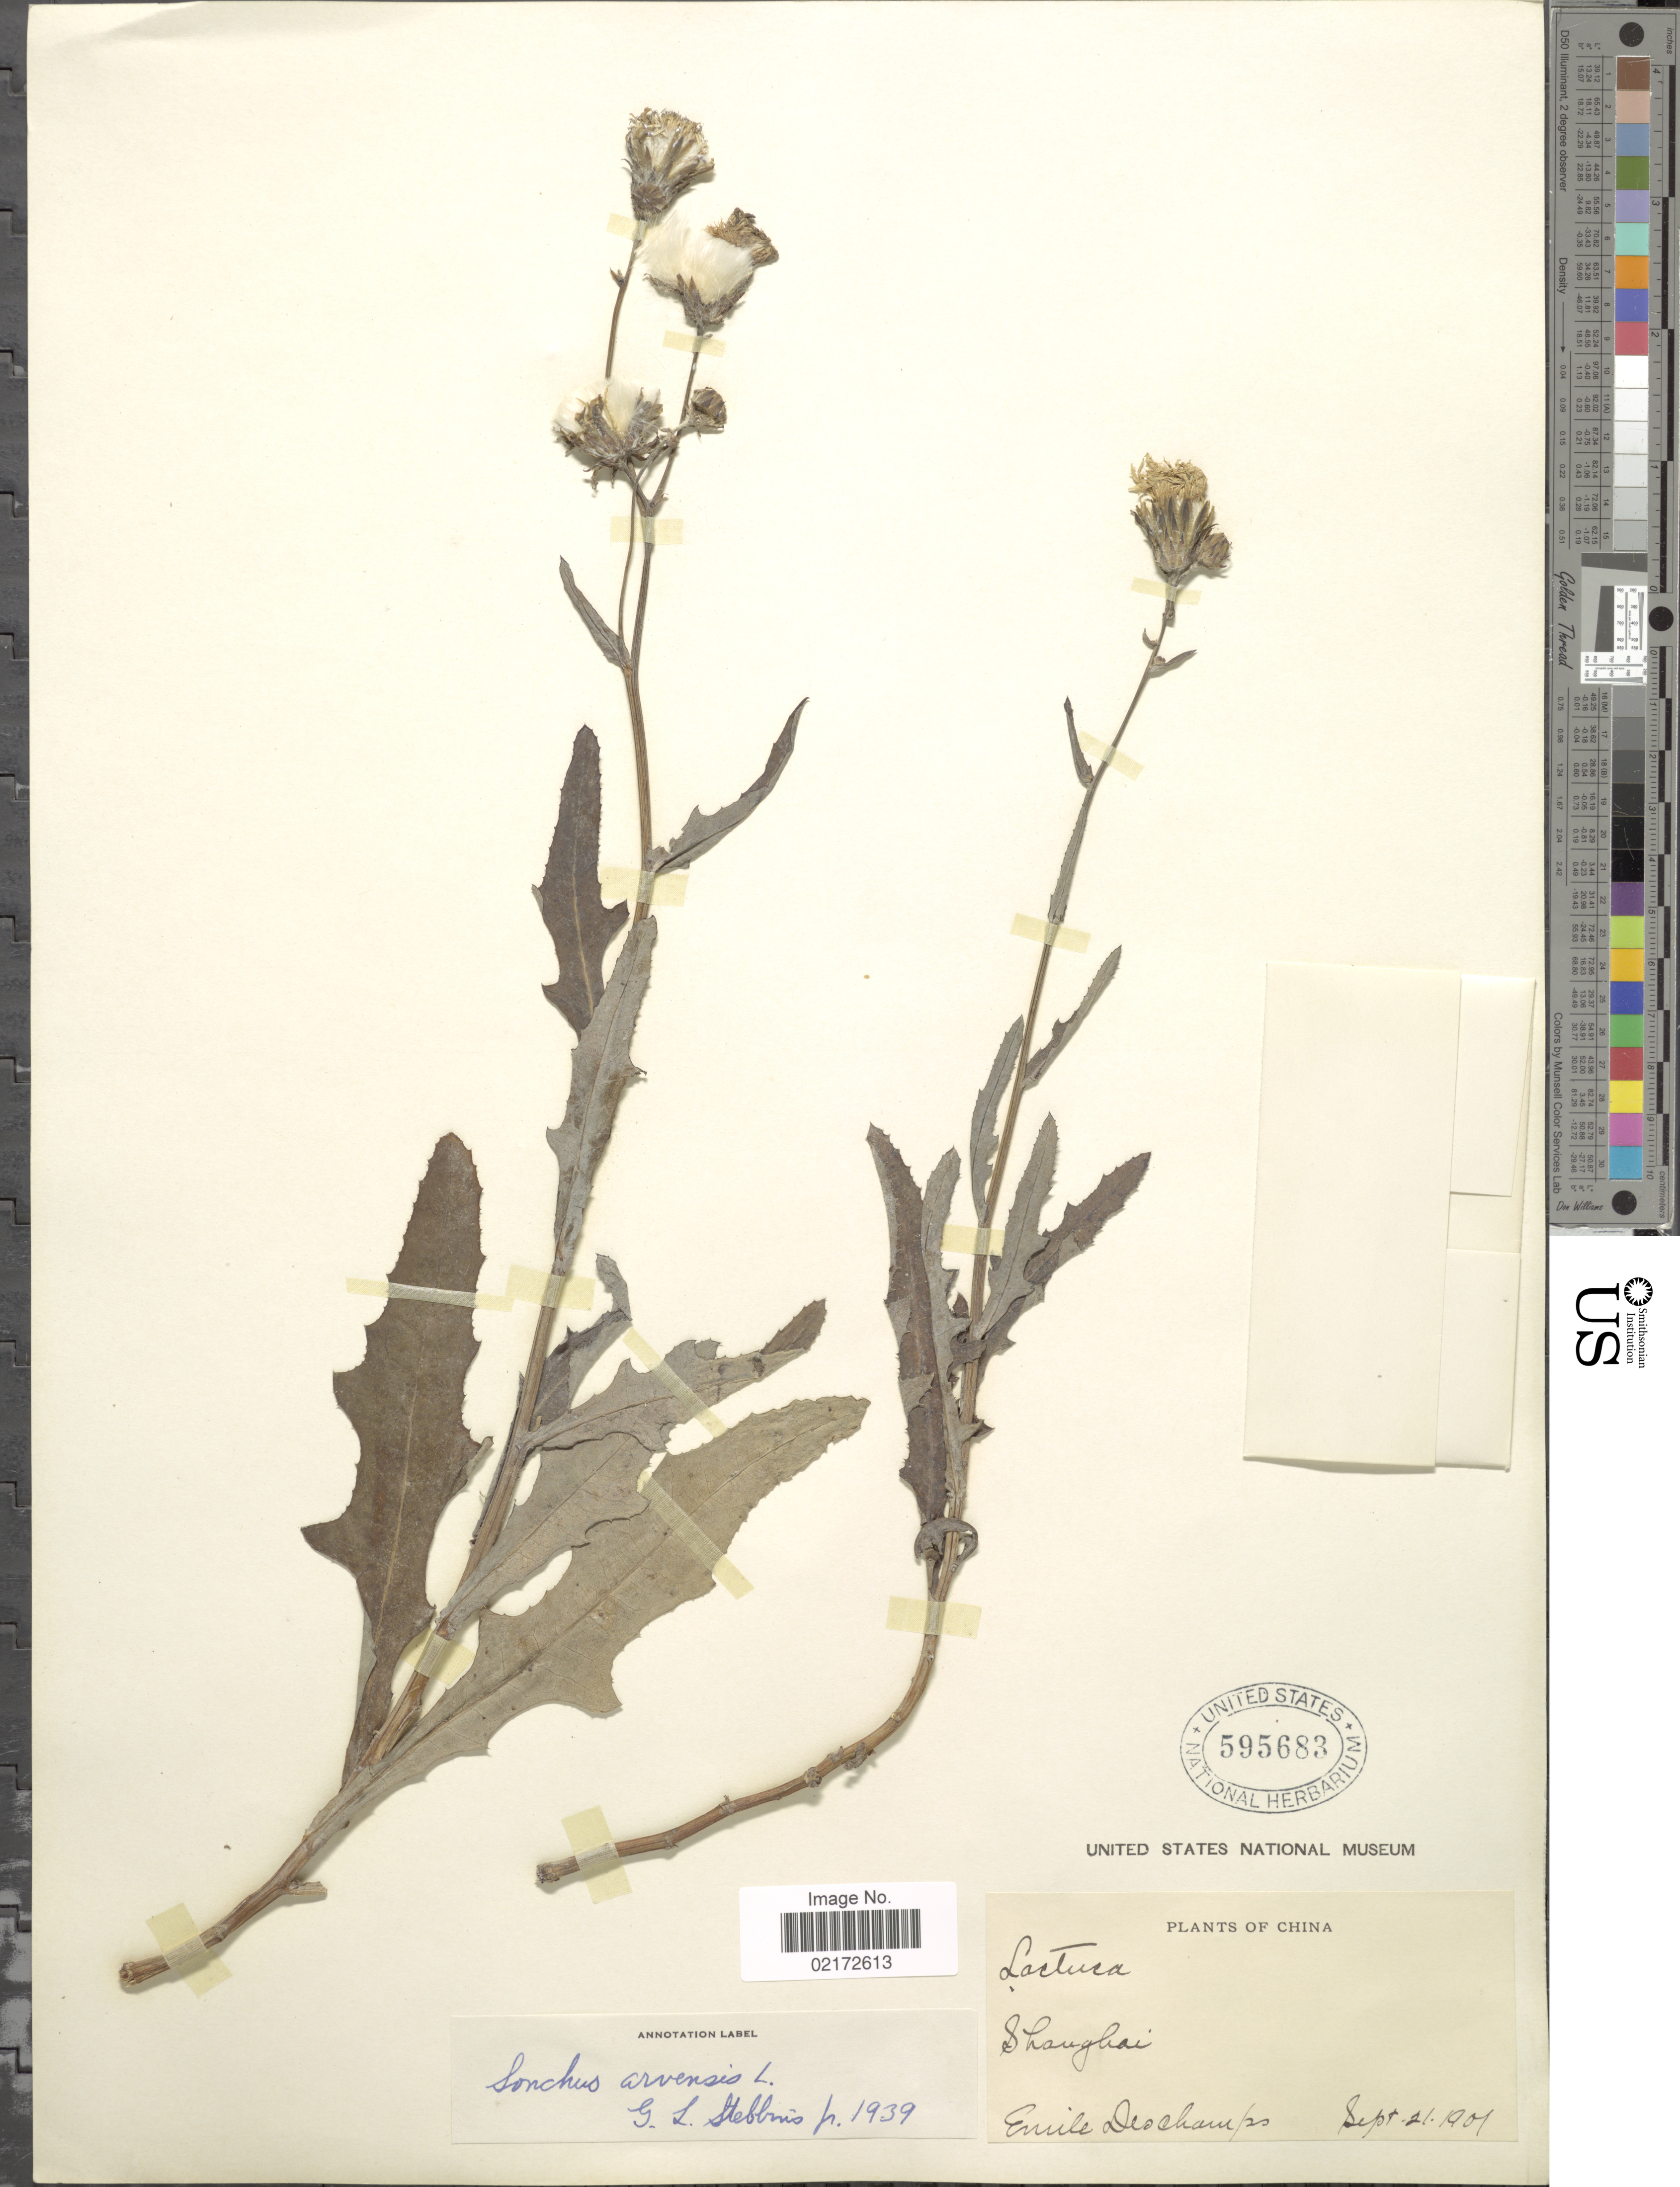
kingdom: Plantae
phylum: Tracheophyta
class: Magnoliopsida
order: Asterales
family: Asteraceae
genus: Sonchus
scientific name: Sonchus arvensis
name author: L.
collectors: E. Deschamps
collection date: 1901-09-21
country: China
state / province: Shanghai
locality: Shanghai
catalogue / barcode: US 595683